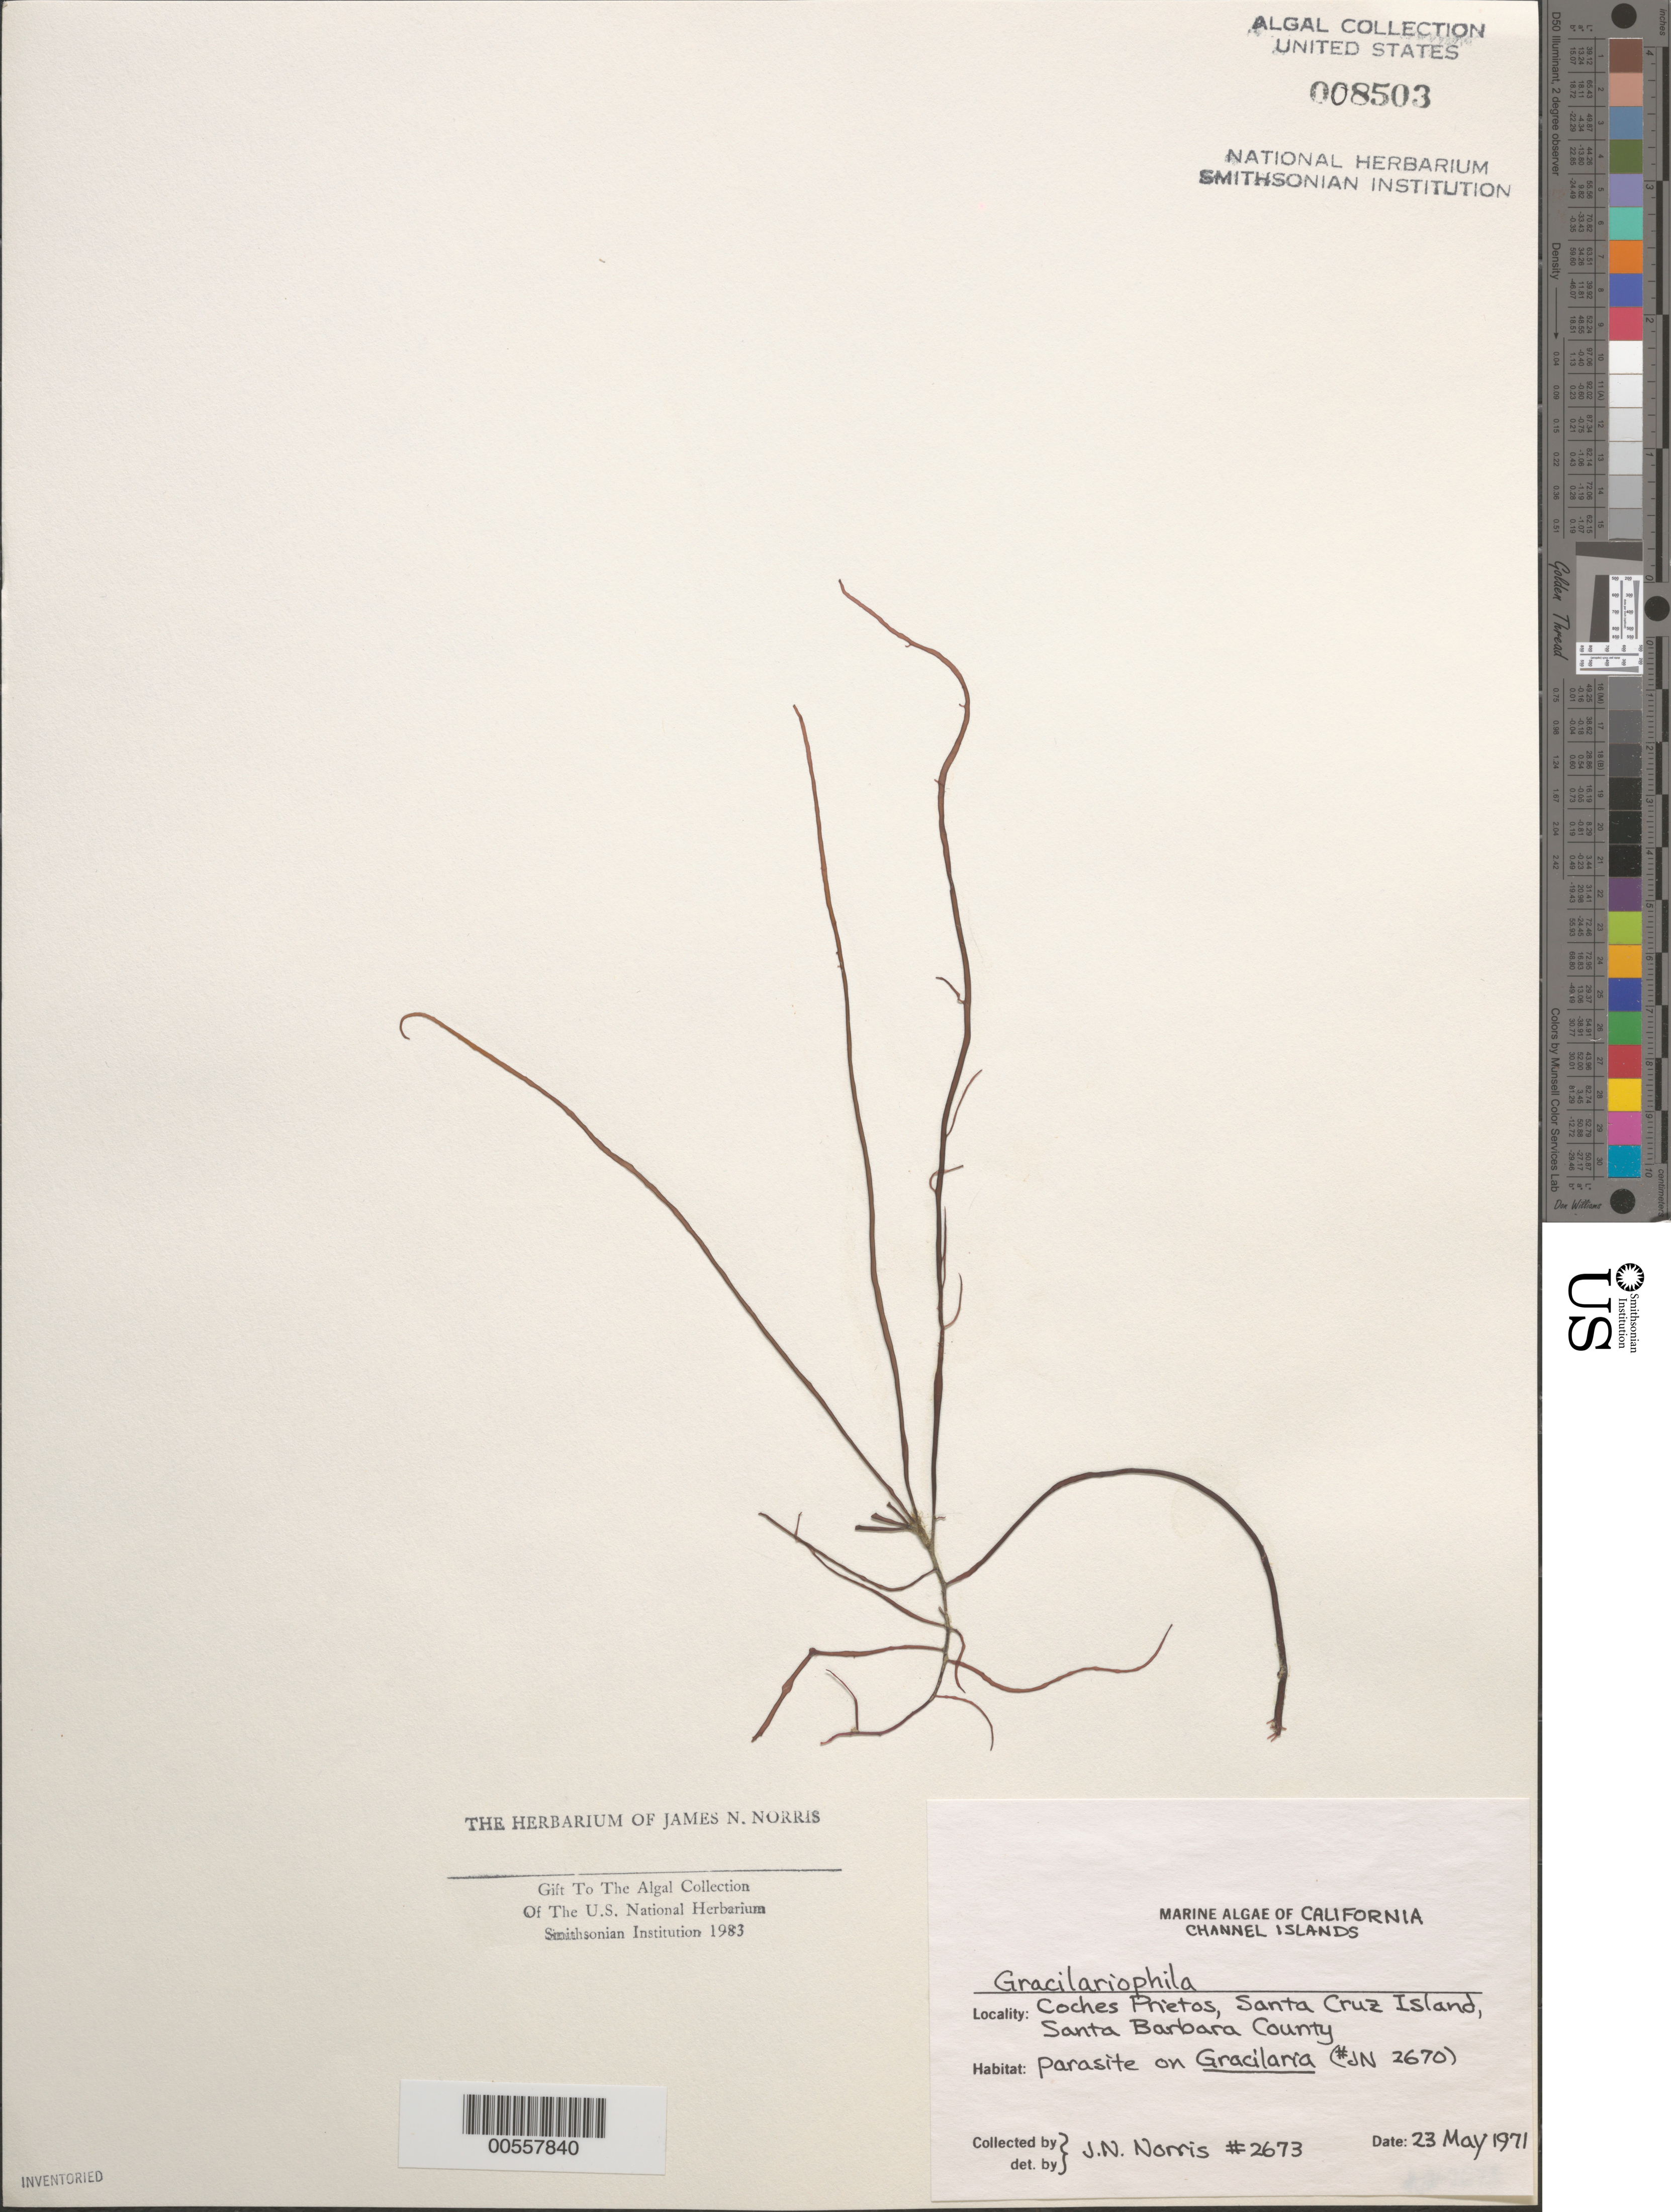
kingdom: Plantae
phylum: Rhodophyta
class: Florideophyceae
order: Gracilariales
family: Gracilariaceae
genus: Gracilariopsis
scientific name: Gracilariopsis sp.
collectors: J. N. Norris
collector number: JN-2673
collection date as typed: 23 May 1971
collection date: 1971-05-23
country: United States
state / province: California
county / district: Santa Barbara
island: Santa Cruz Island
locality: Coches Prietos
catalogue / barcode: US 8503